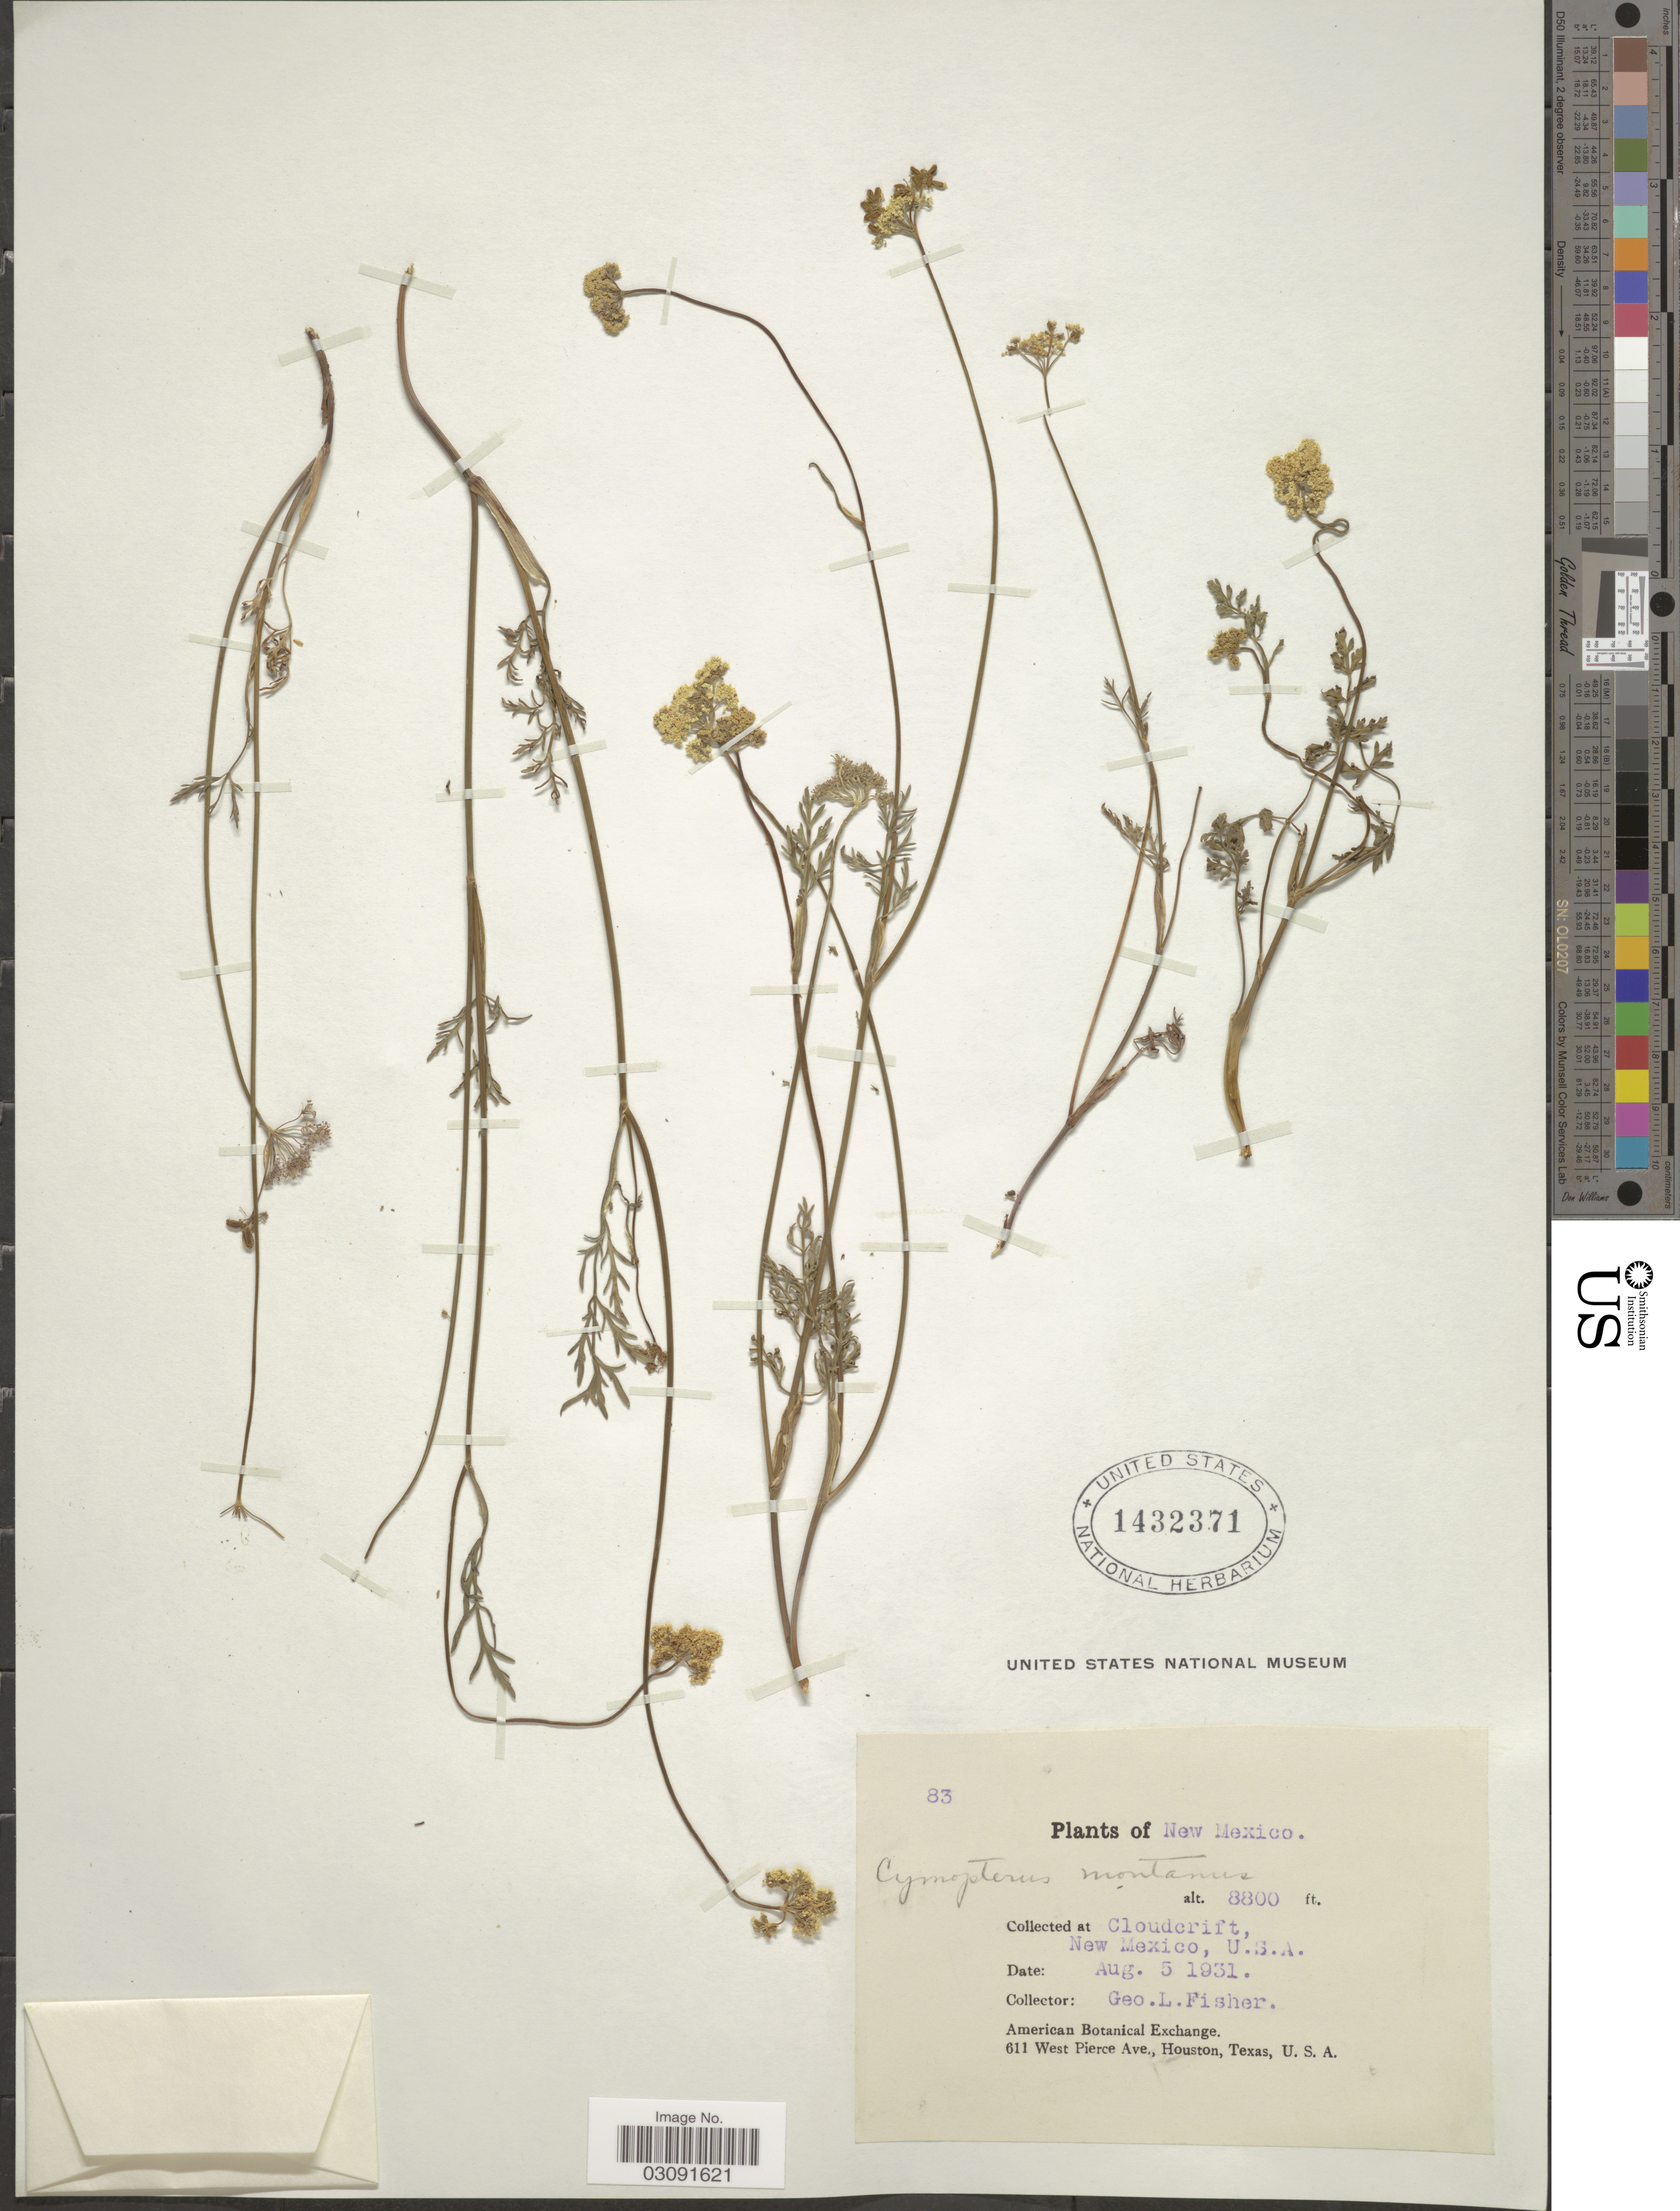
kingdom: Plantae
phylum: Tracheophyta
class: Magnoliopsida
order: Apiales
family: Apiaceae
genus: Pseudocymopterus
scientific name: Pseudocymopterus montanus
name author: (A. Gray) J.M. Coult. & Rose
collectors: G. L. Fisher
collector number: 83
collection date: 1931-08-05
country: United States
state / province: New Mexico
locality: Cloudcroft.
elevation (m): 2682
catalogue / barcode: US 1432371